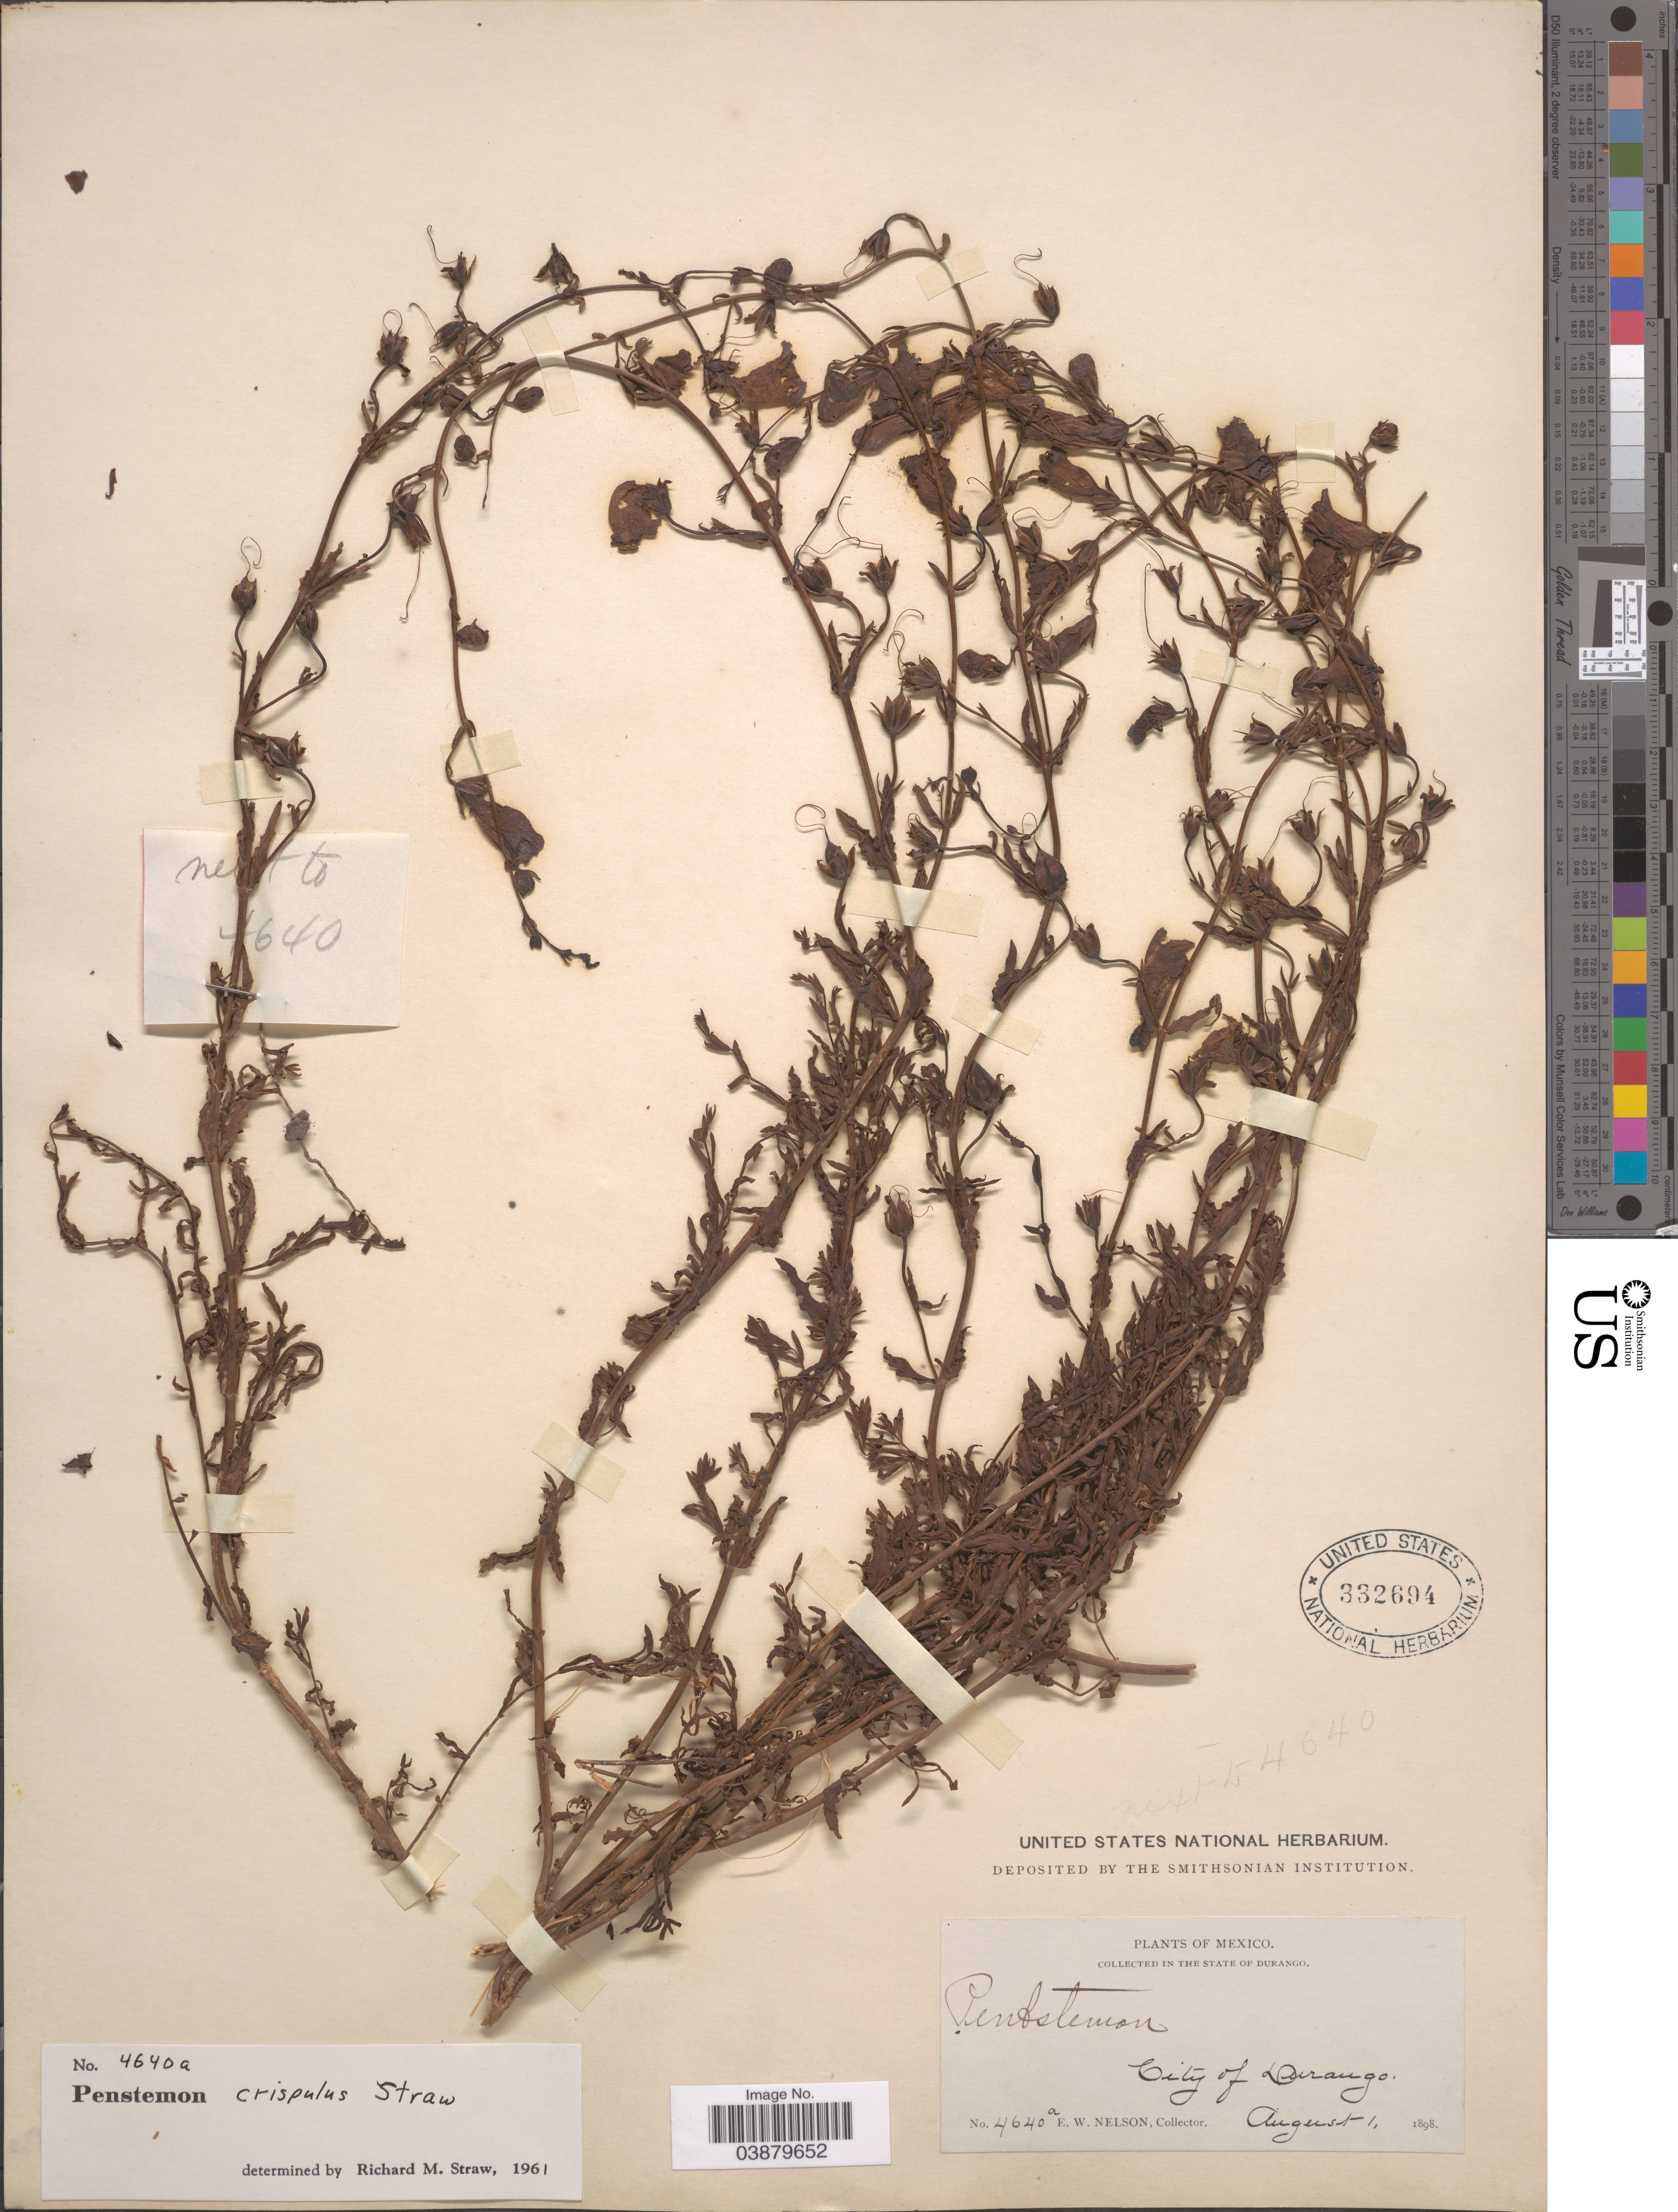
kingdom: Plantae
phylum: Tracheophyta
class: Magnoliopsida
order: Lamiales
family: Plantaginaceae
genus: Penstemon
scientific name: Penstemon crispulus Straw sp. nov. ined.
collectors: E. W. Nelson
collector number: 4640a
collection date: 1898-08-01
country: Mexico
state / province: Durango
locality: City of Durango.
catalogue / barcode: US 332694